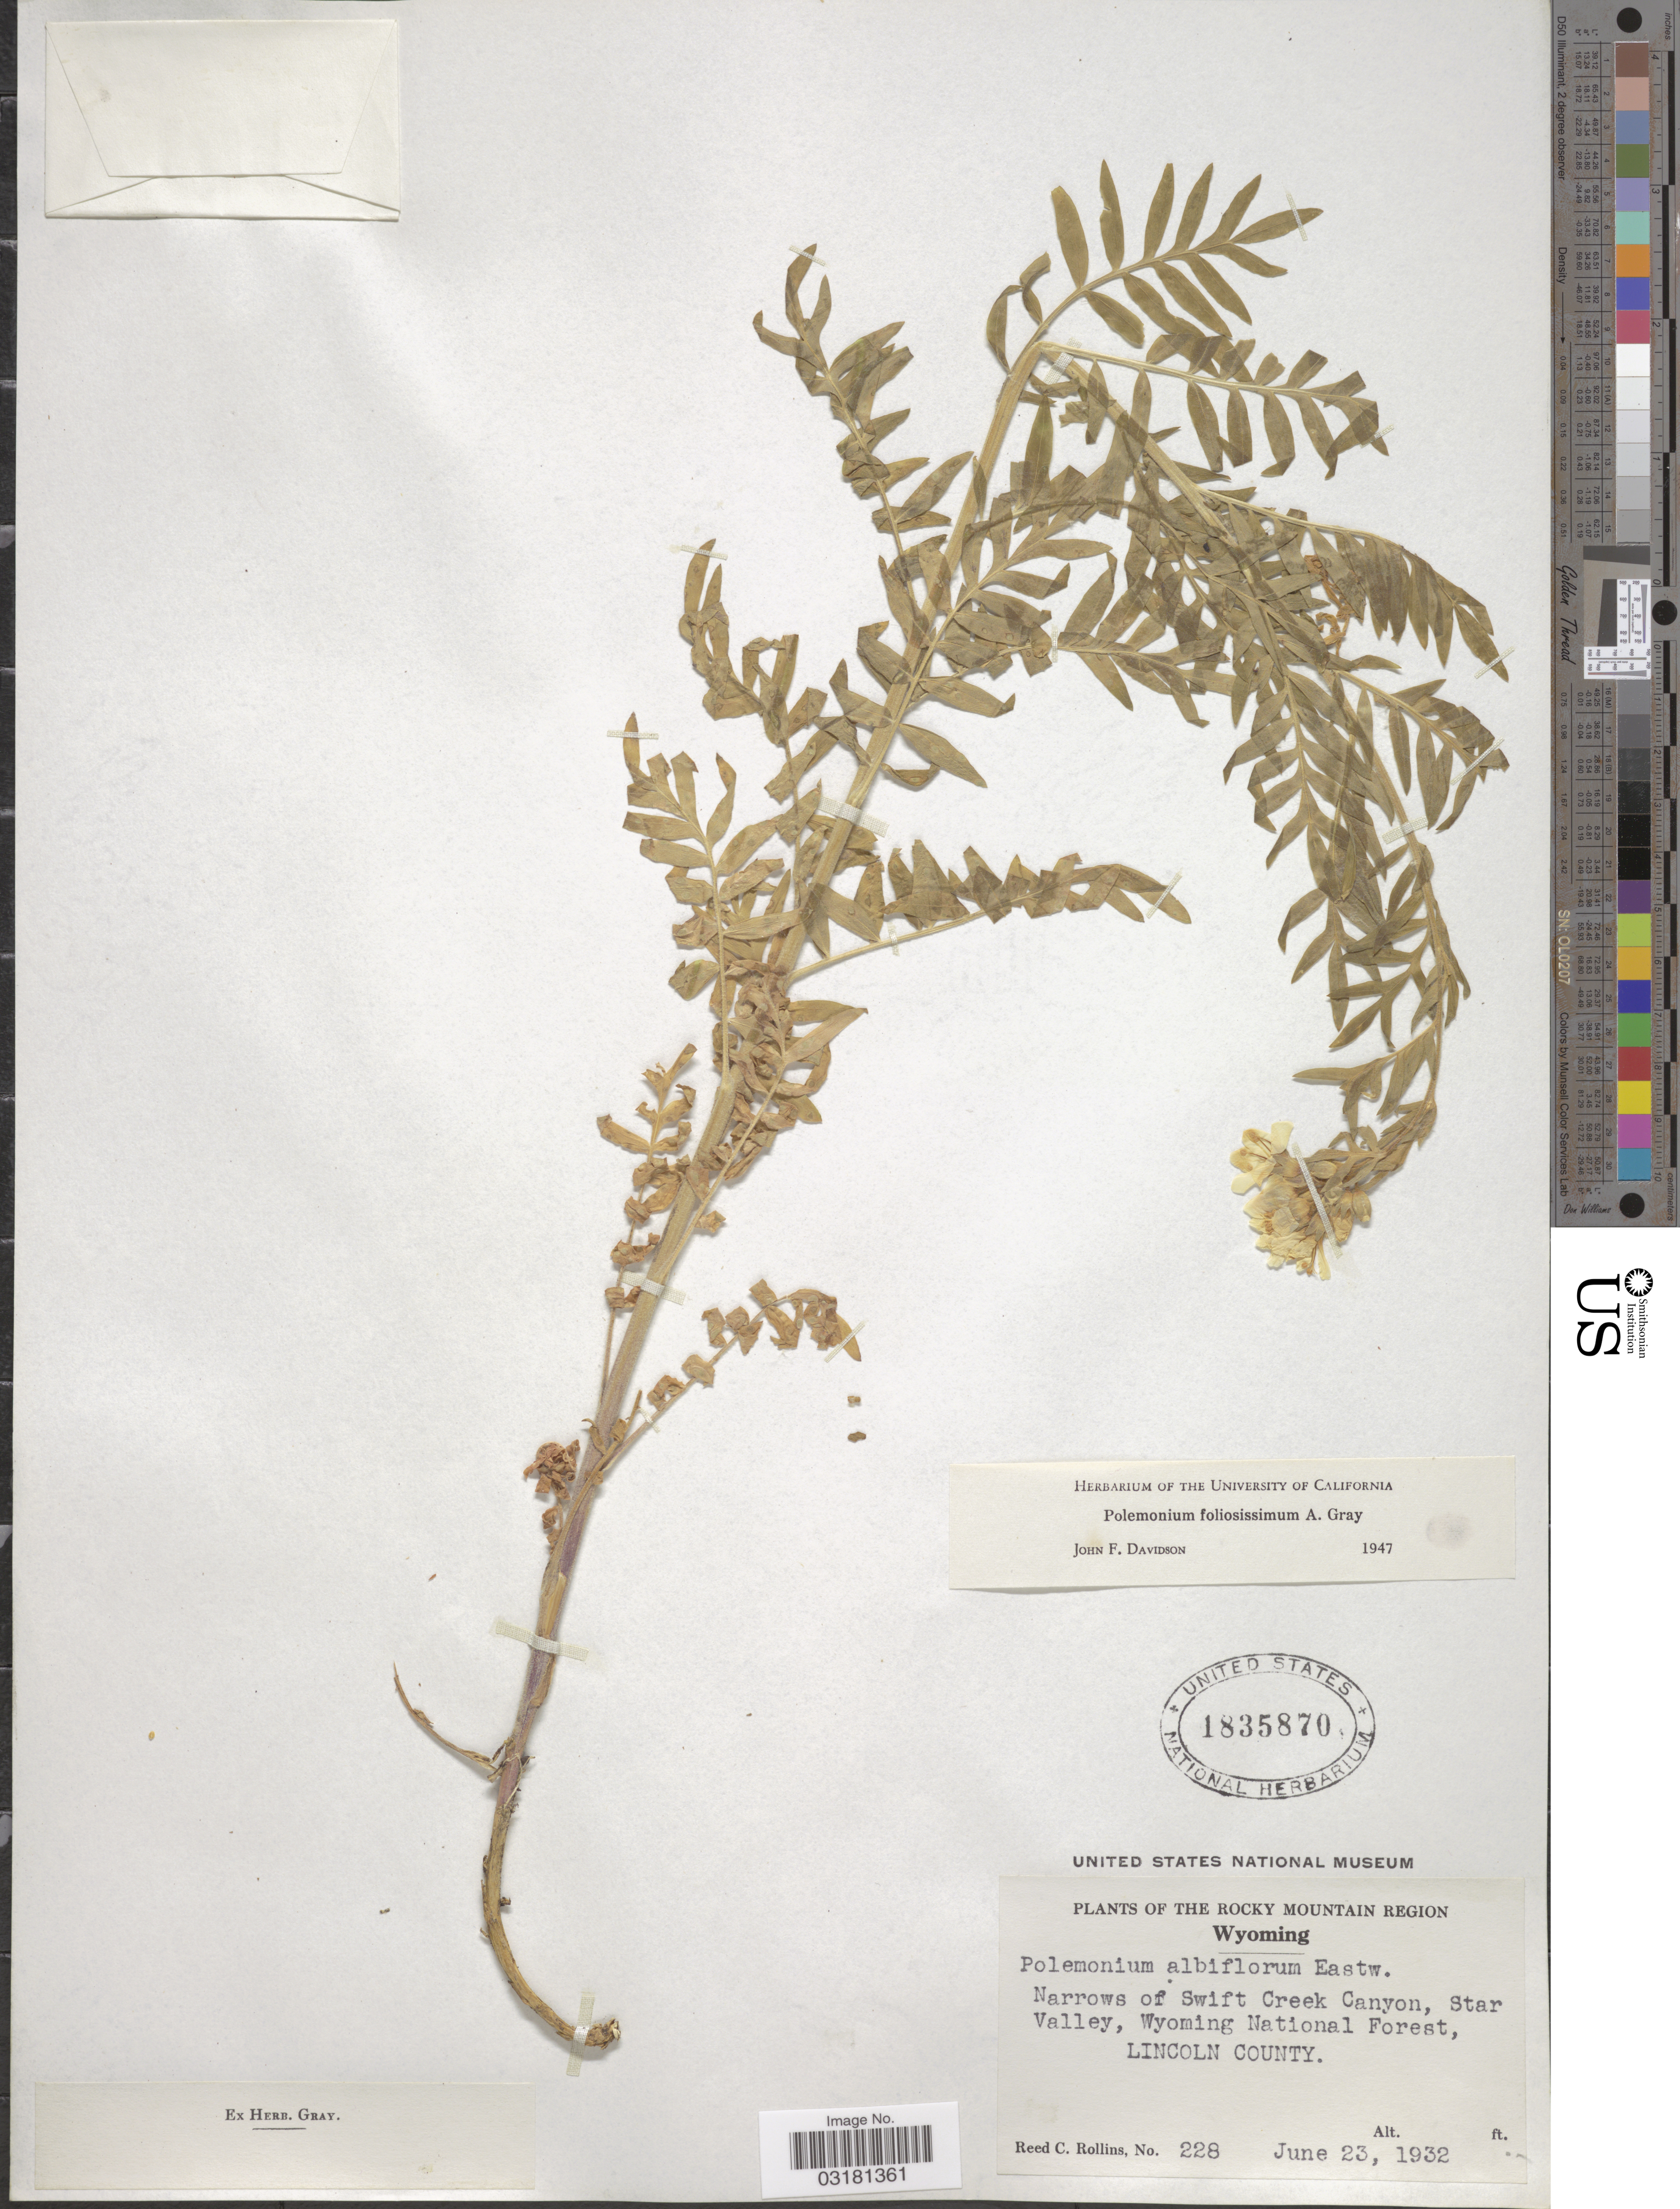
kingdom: Plantae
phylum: Tracheophyta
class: Magnoliopsida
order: Ericales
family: Polemoniaceae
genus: Polemonium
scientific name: Polemonium foliosissimum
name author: A. Gray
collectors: R. C. Rollins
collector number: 228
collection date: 1932-06-23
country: United States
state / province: Wyoming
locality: The Rocky Mountain Region. Narrows of Swift Creek Canyon, Star Valley, Wyoming National Forest, Lincoln County.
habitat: narrows of Swift Creek Canyon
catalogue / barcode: US 1835870